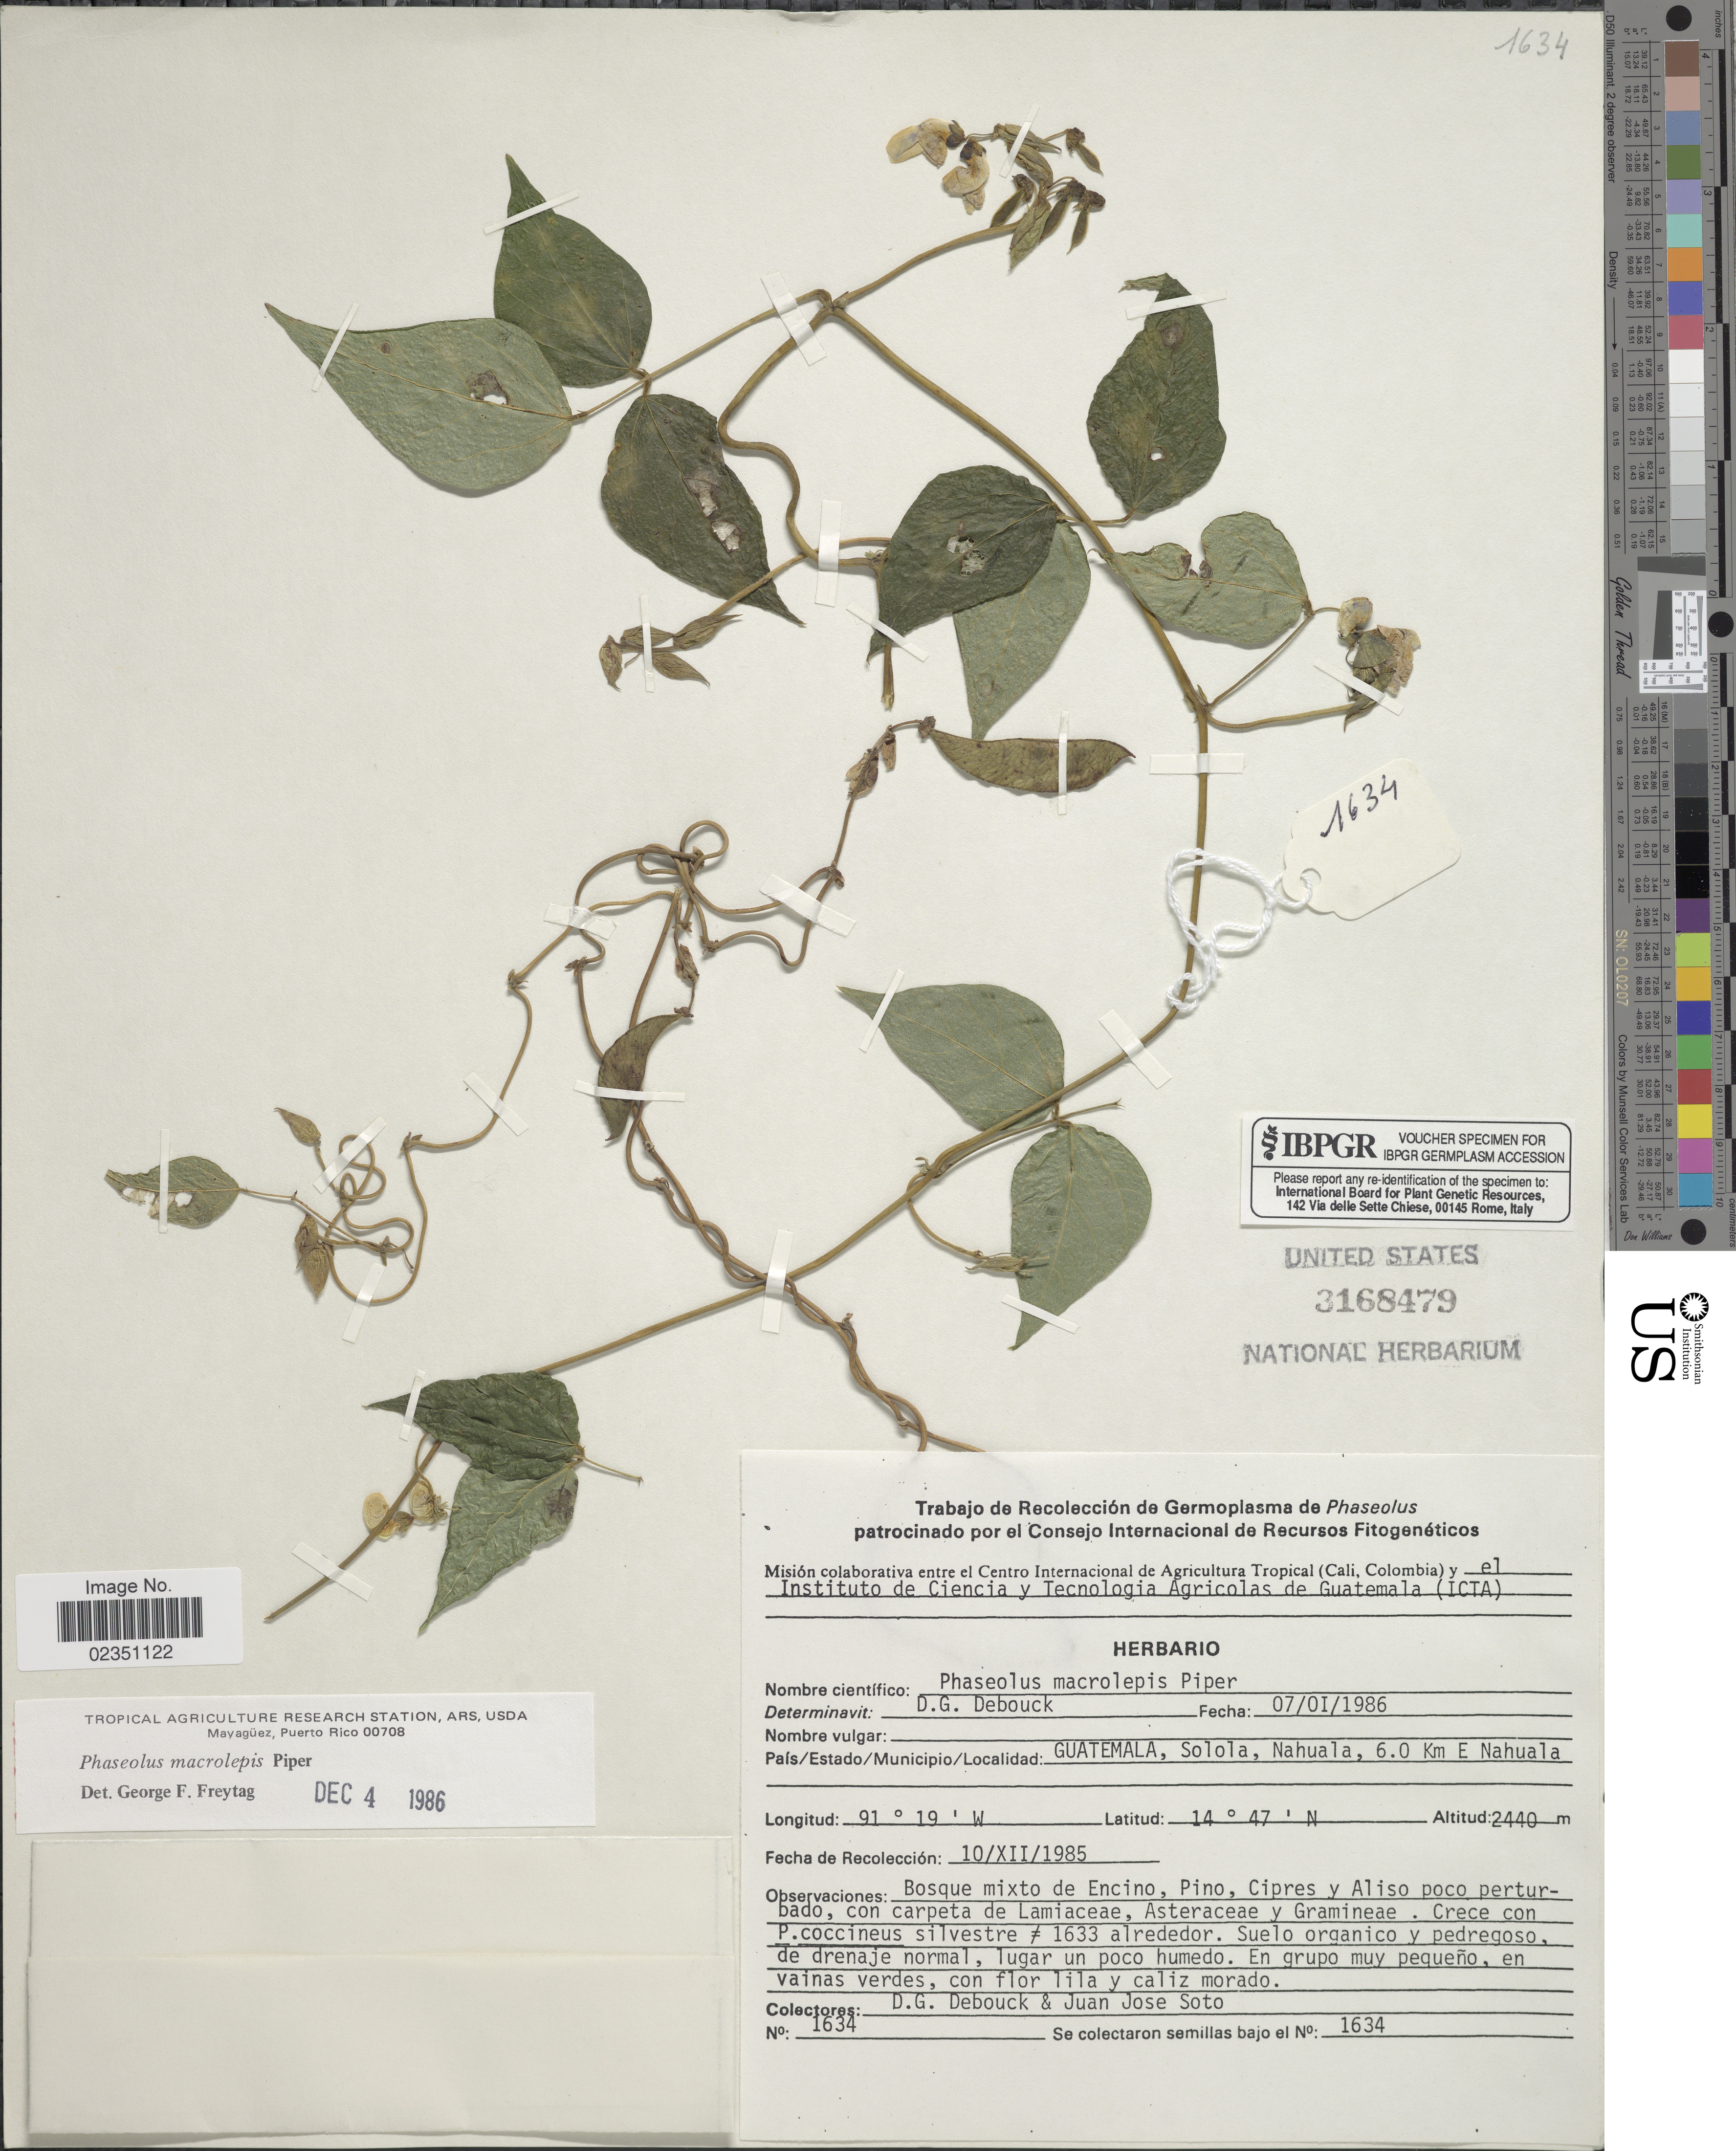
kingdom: Plantae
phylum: Tracheophyta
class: Magnoliopsida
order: Fabales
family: Fabaceae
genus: Phaseolus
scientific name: Phaseolus macrolepis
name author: Piper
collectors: D. Debouck & J. Soto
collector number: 1634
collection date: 1985-12-10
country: Guatemala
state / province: Sololá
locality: Nahuala, 6.0 Km E Nahuala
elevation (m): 2440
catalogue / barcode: US 3168479